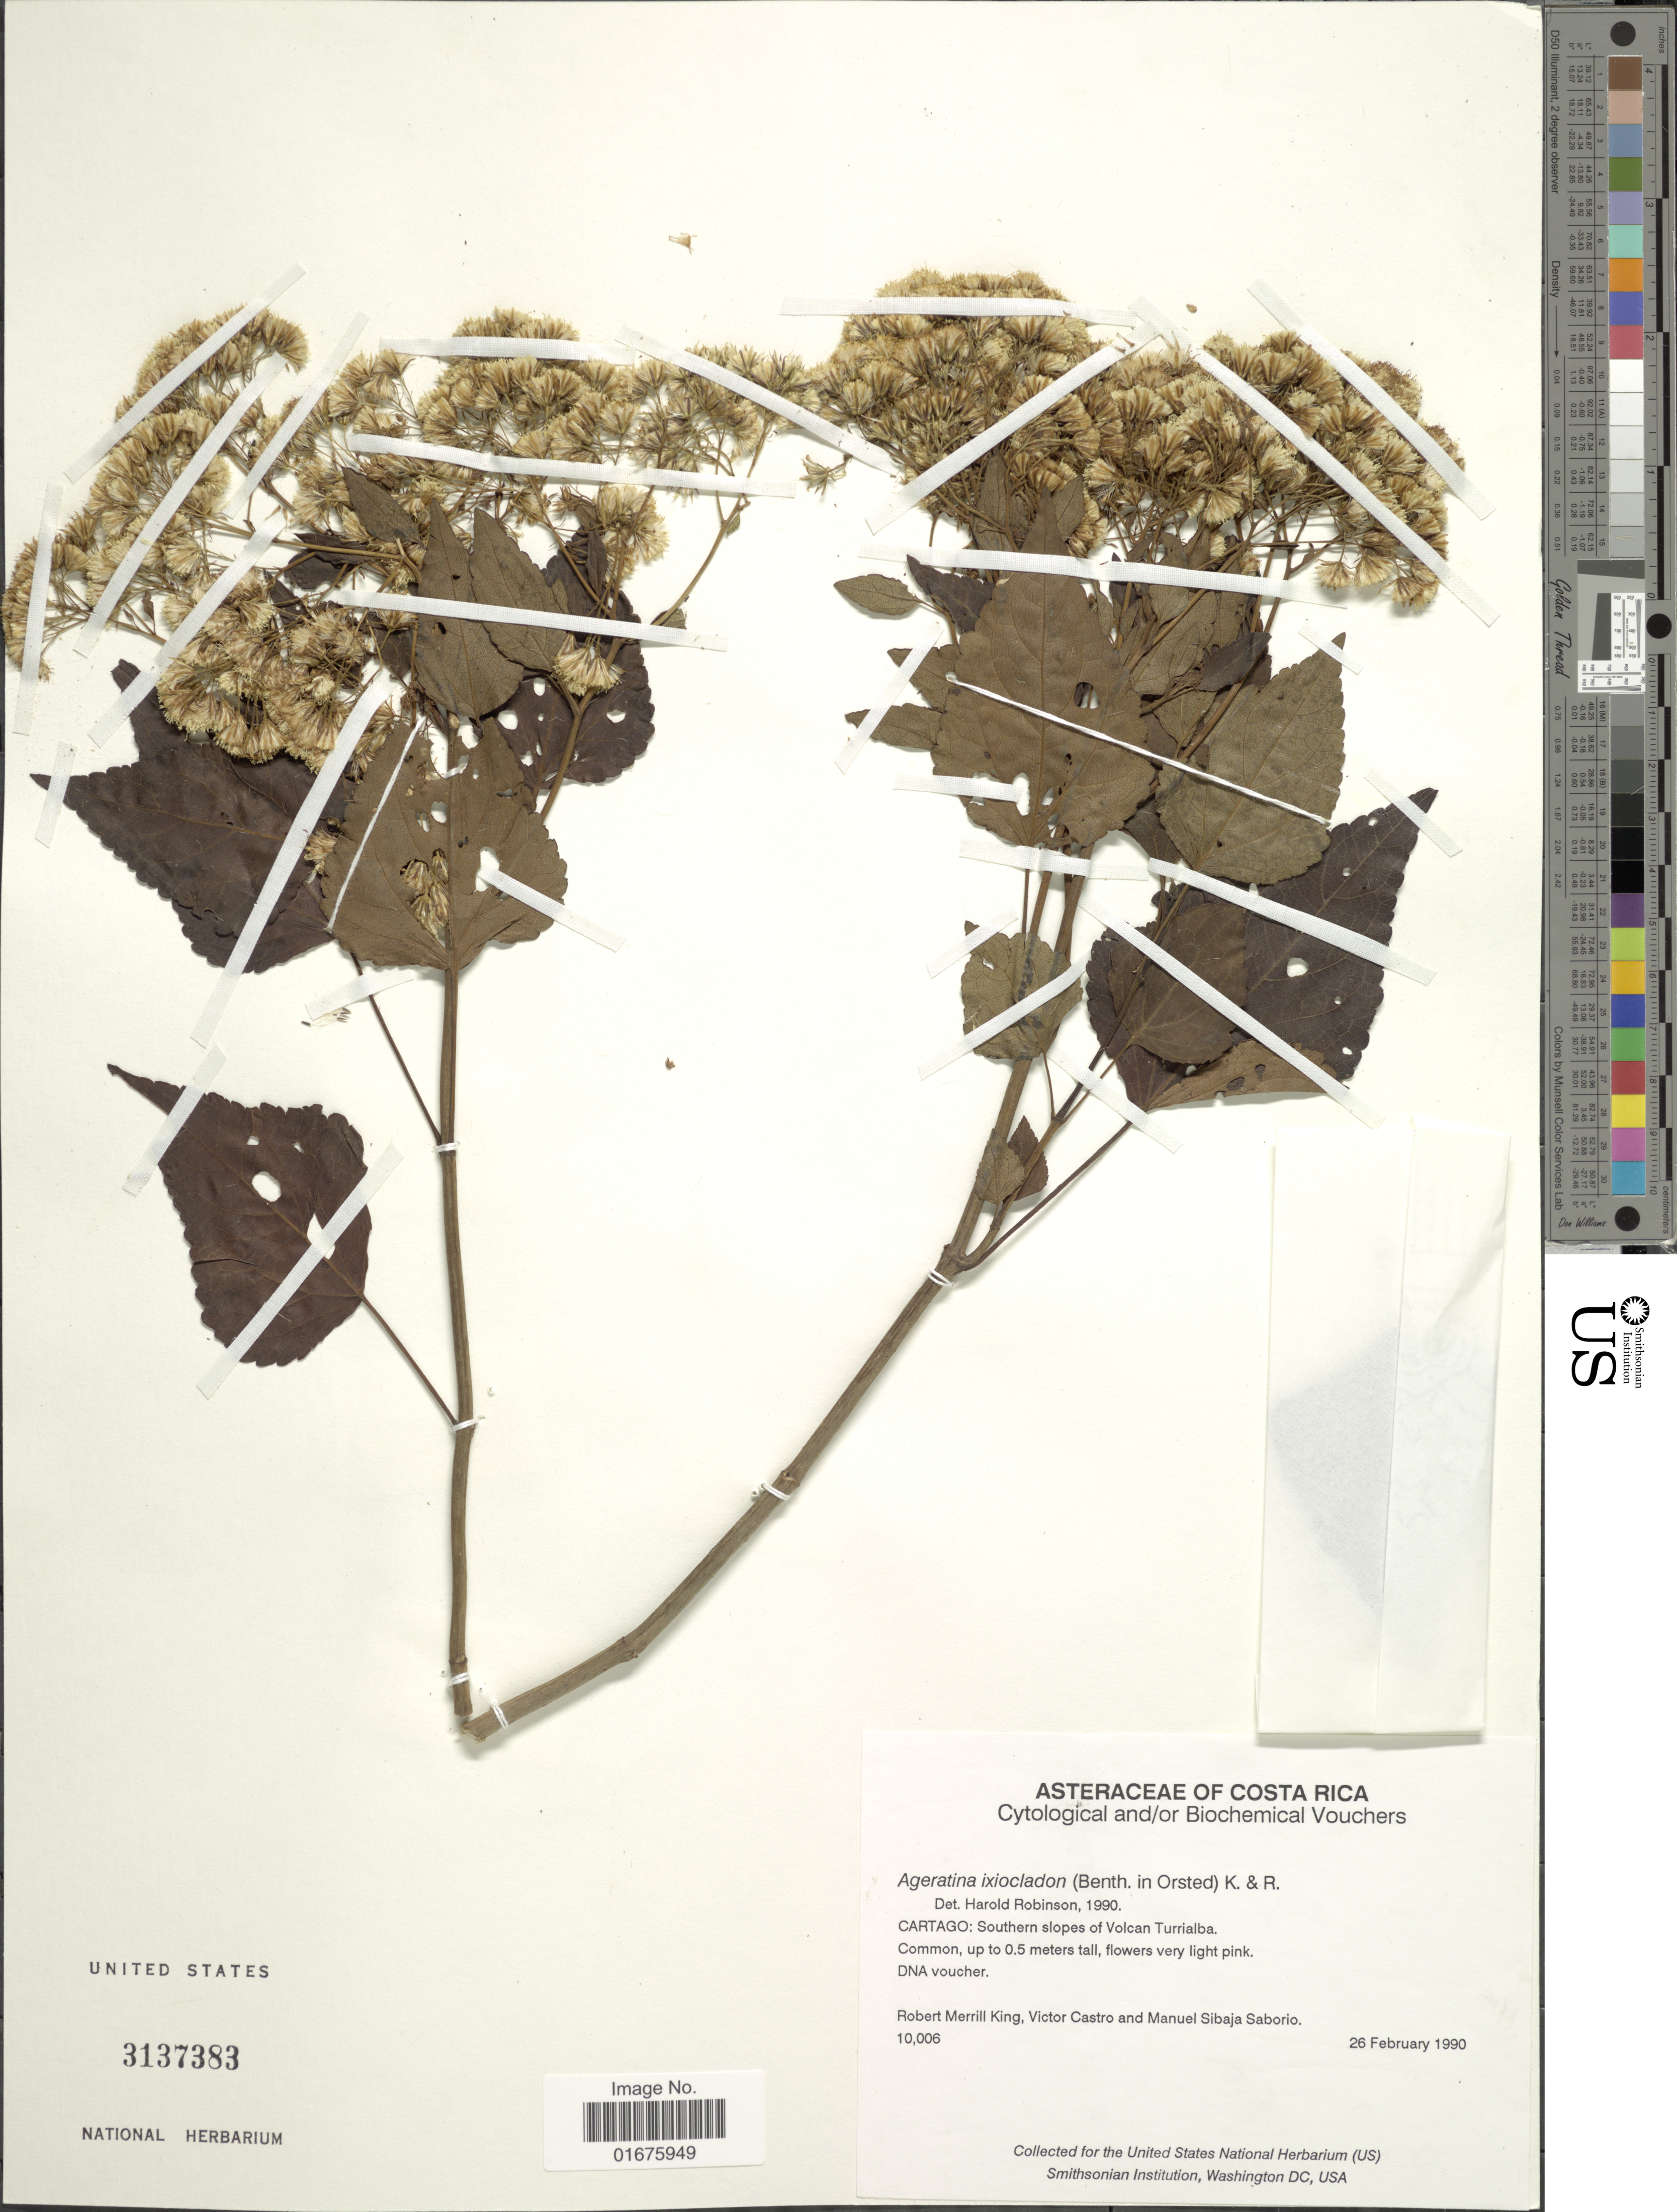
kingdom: Plantae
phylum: Tracheophyta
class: Magnoliopsida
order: Asterales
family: Asteraceae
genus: Ageratina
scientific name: Ageratina ixiocladon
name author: (Benth. ex Oerst.) R.M. King & H. Rob.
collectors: R. M. King, V. Castro & M. Saborio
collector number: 10006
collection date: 1990-02-26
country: Costa Rica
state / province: Cartago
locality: Southern slopes of Volcan Turrialba, DNA voucher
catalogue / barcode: US 3137383